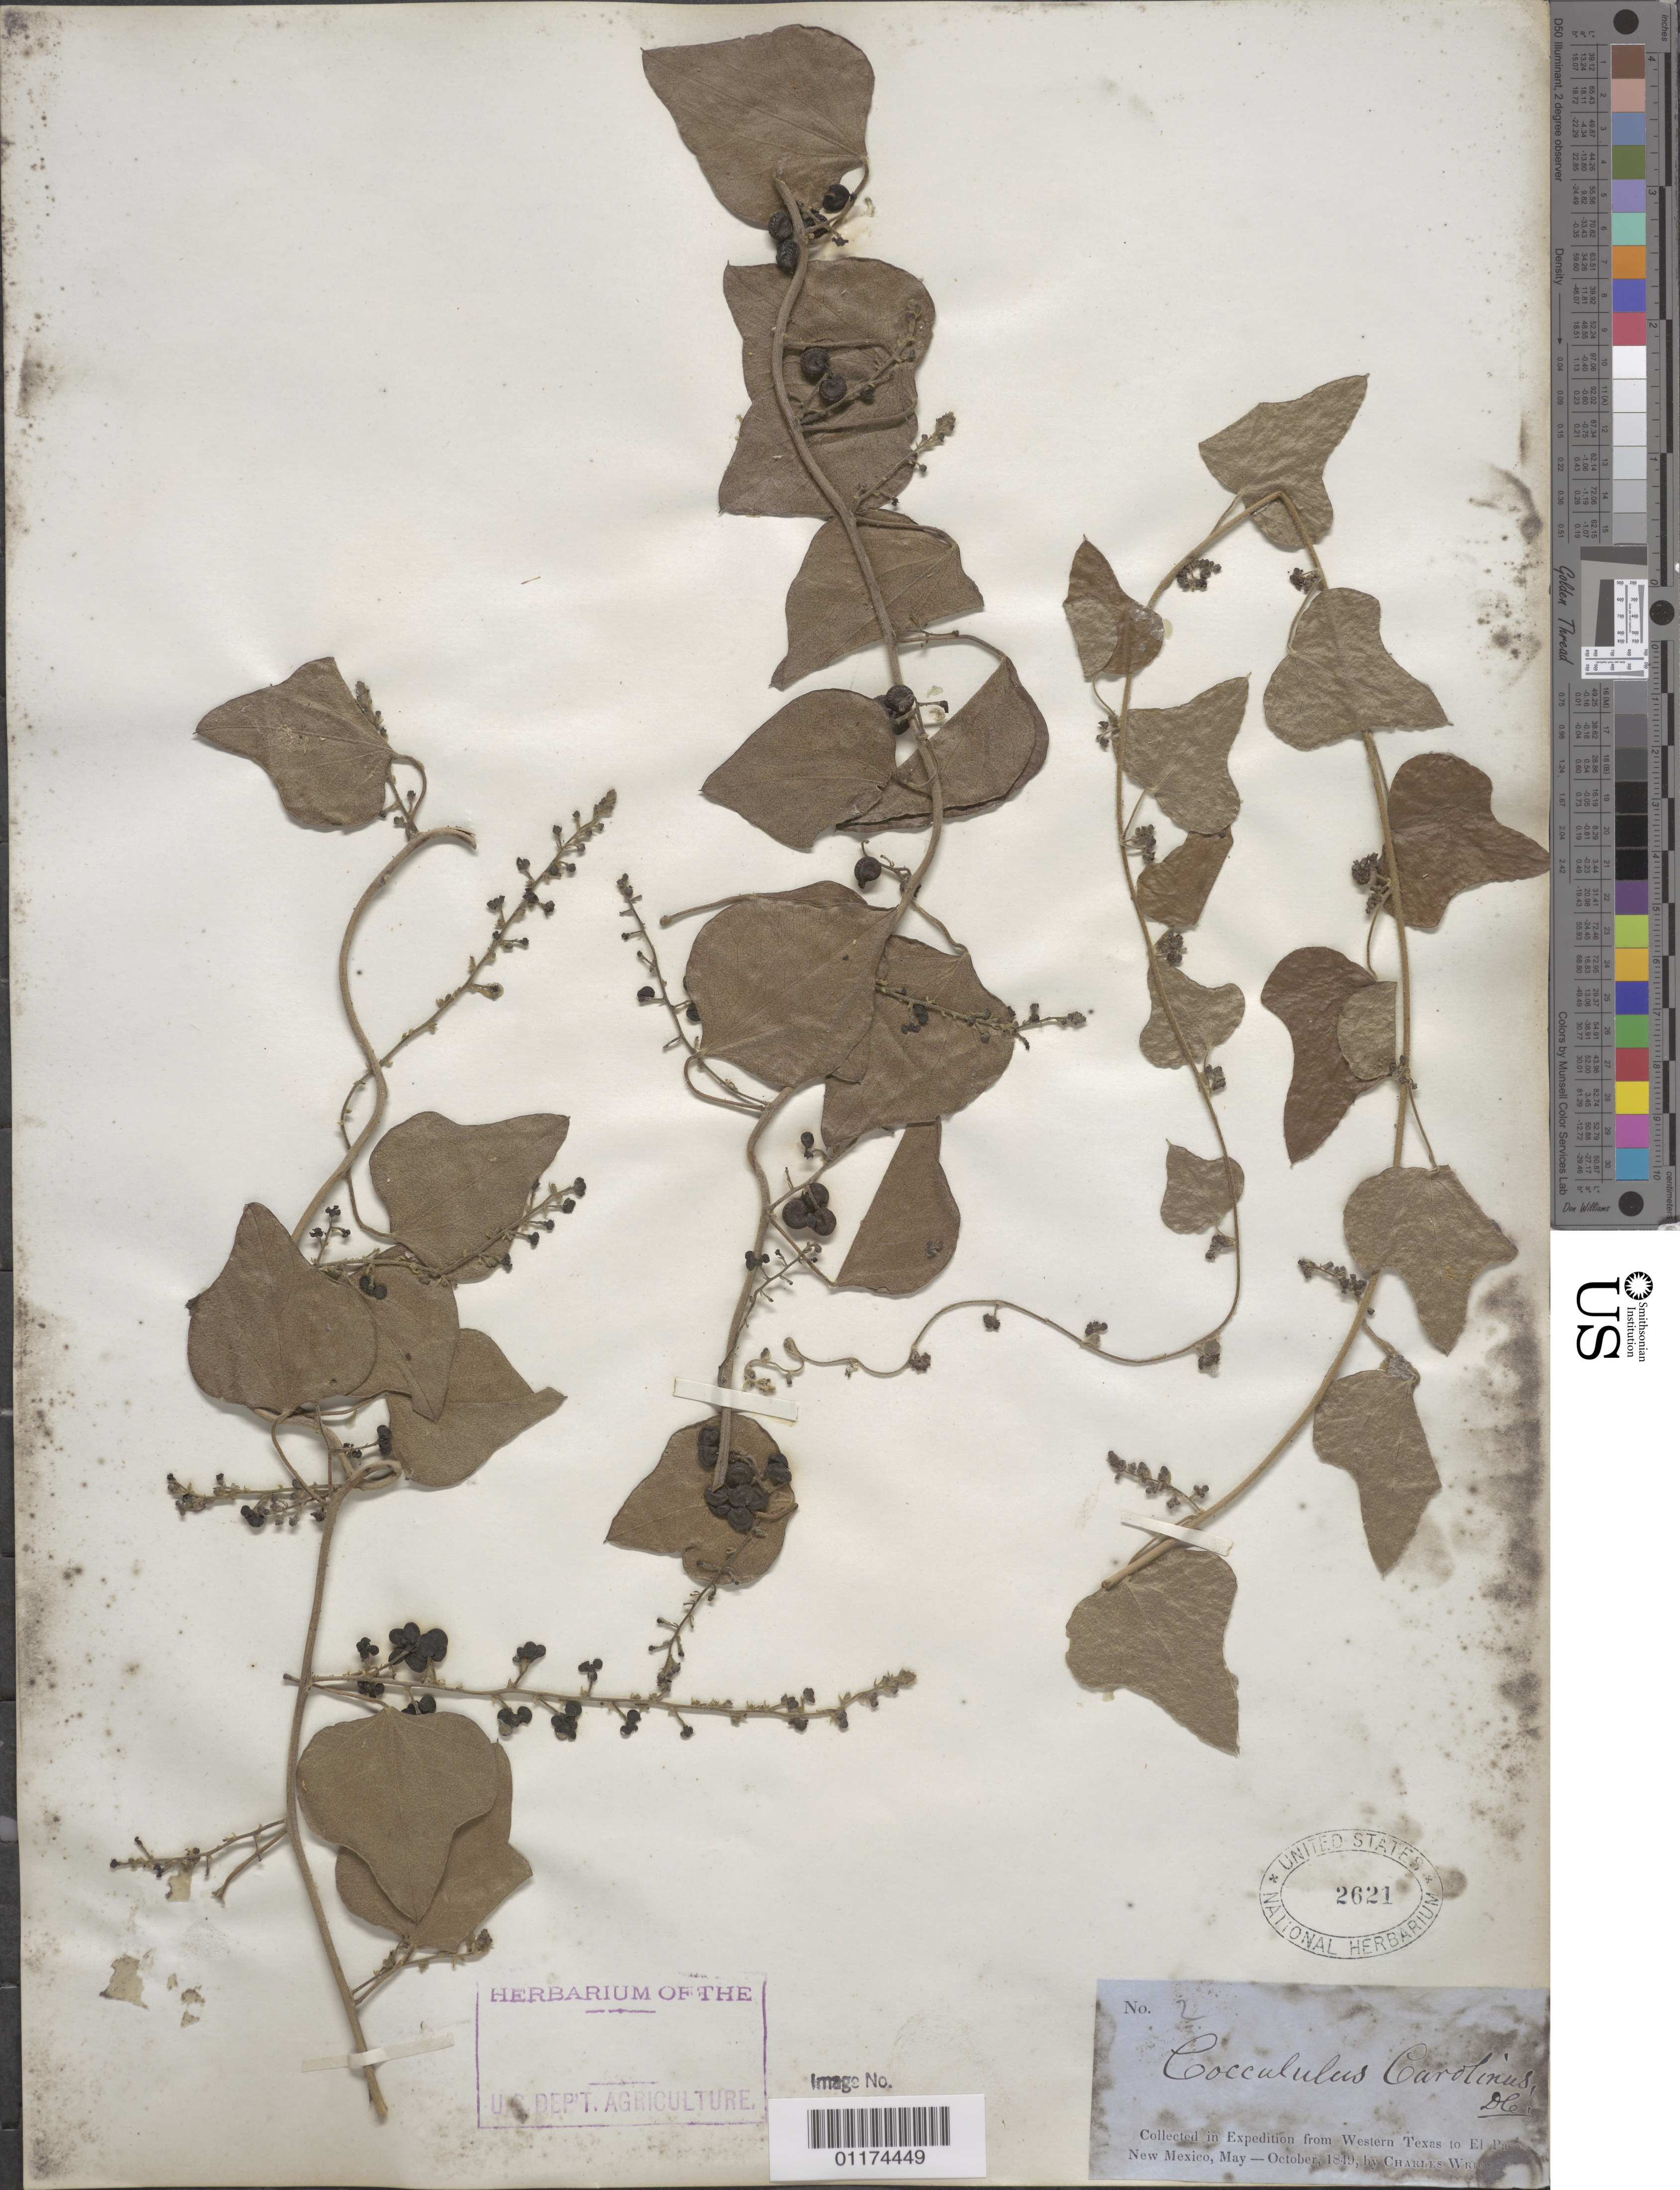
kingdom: Plantae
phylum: Tracheophyta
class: Magnoliopsida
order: Ranunculales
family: Menispermaceae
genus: Cocculus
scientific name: Cocculus carolinianus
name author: Auct.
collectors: C. Wright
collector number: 2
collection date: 1849-05/1849-10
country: United States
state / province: New Mexico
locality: Western Texas to El Paso.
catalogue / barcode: US 2621